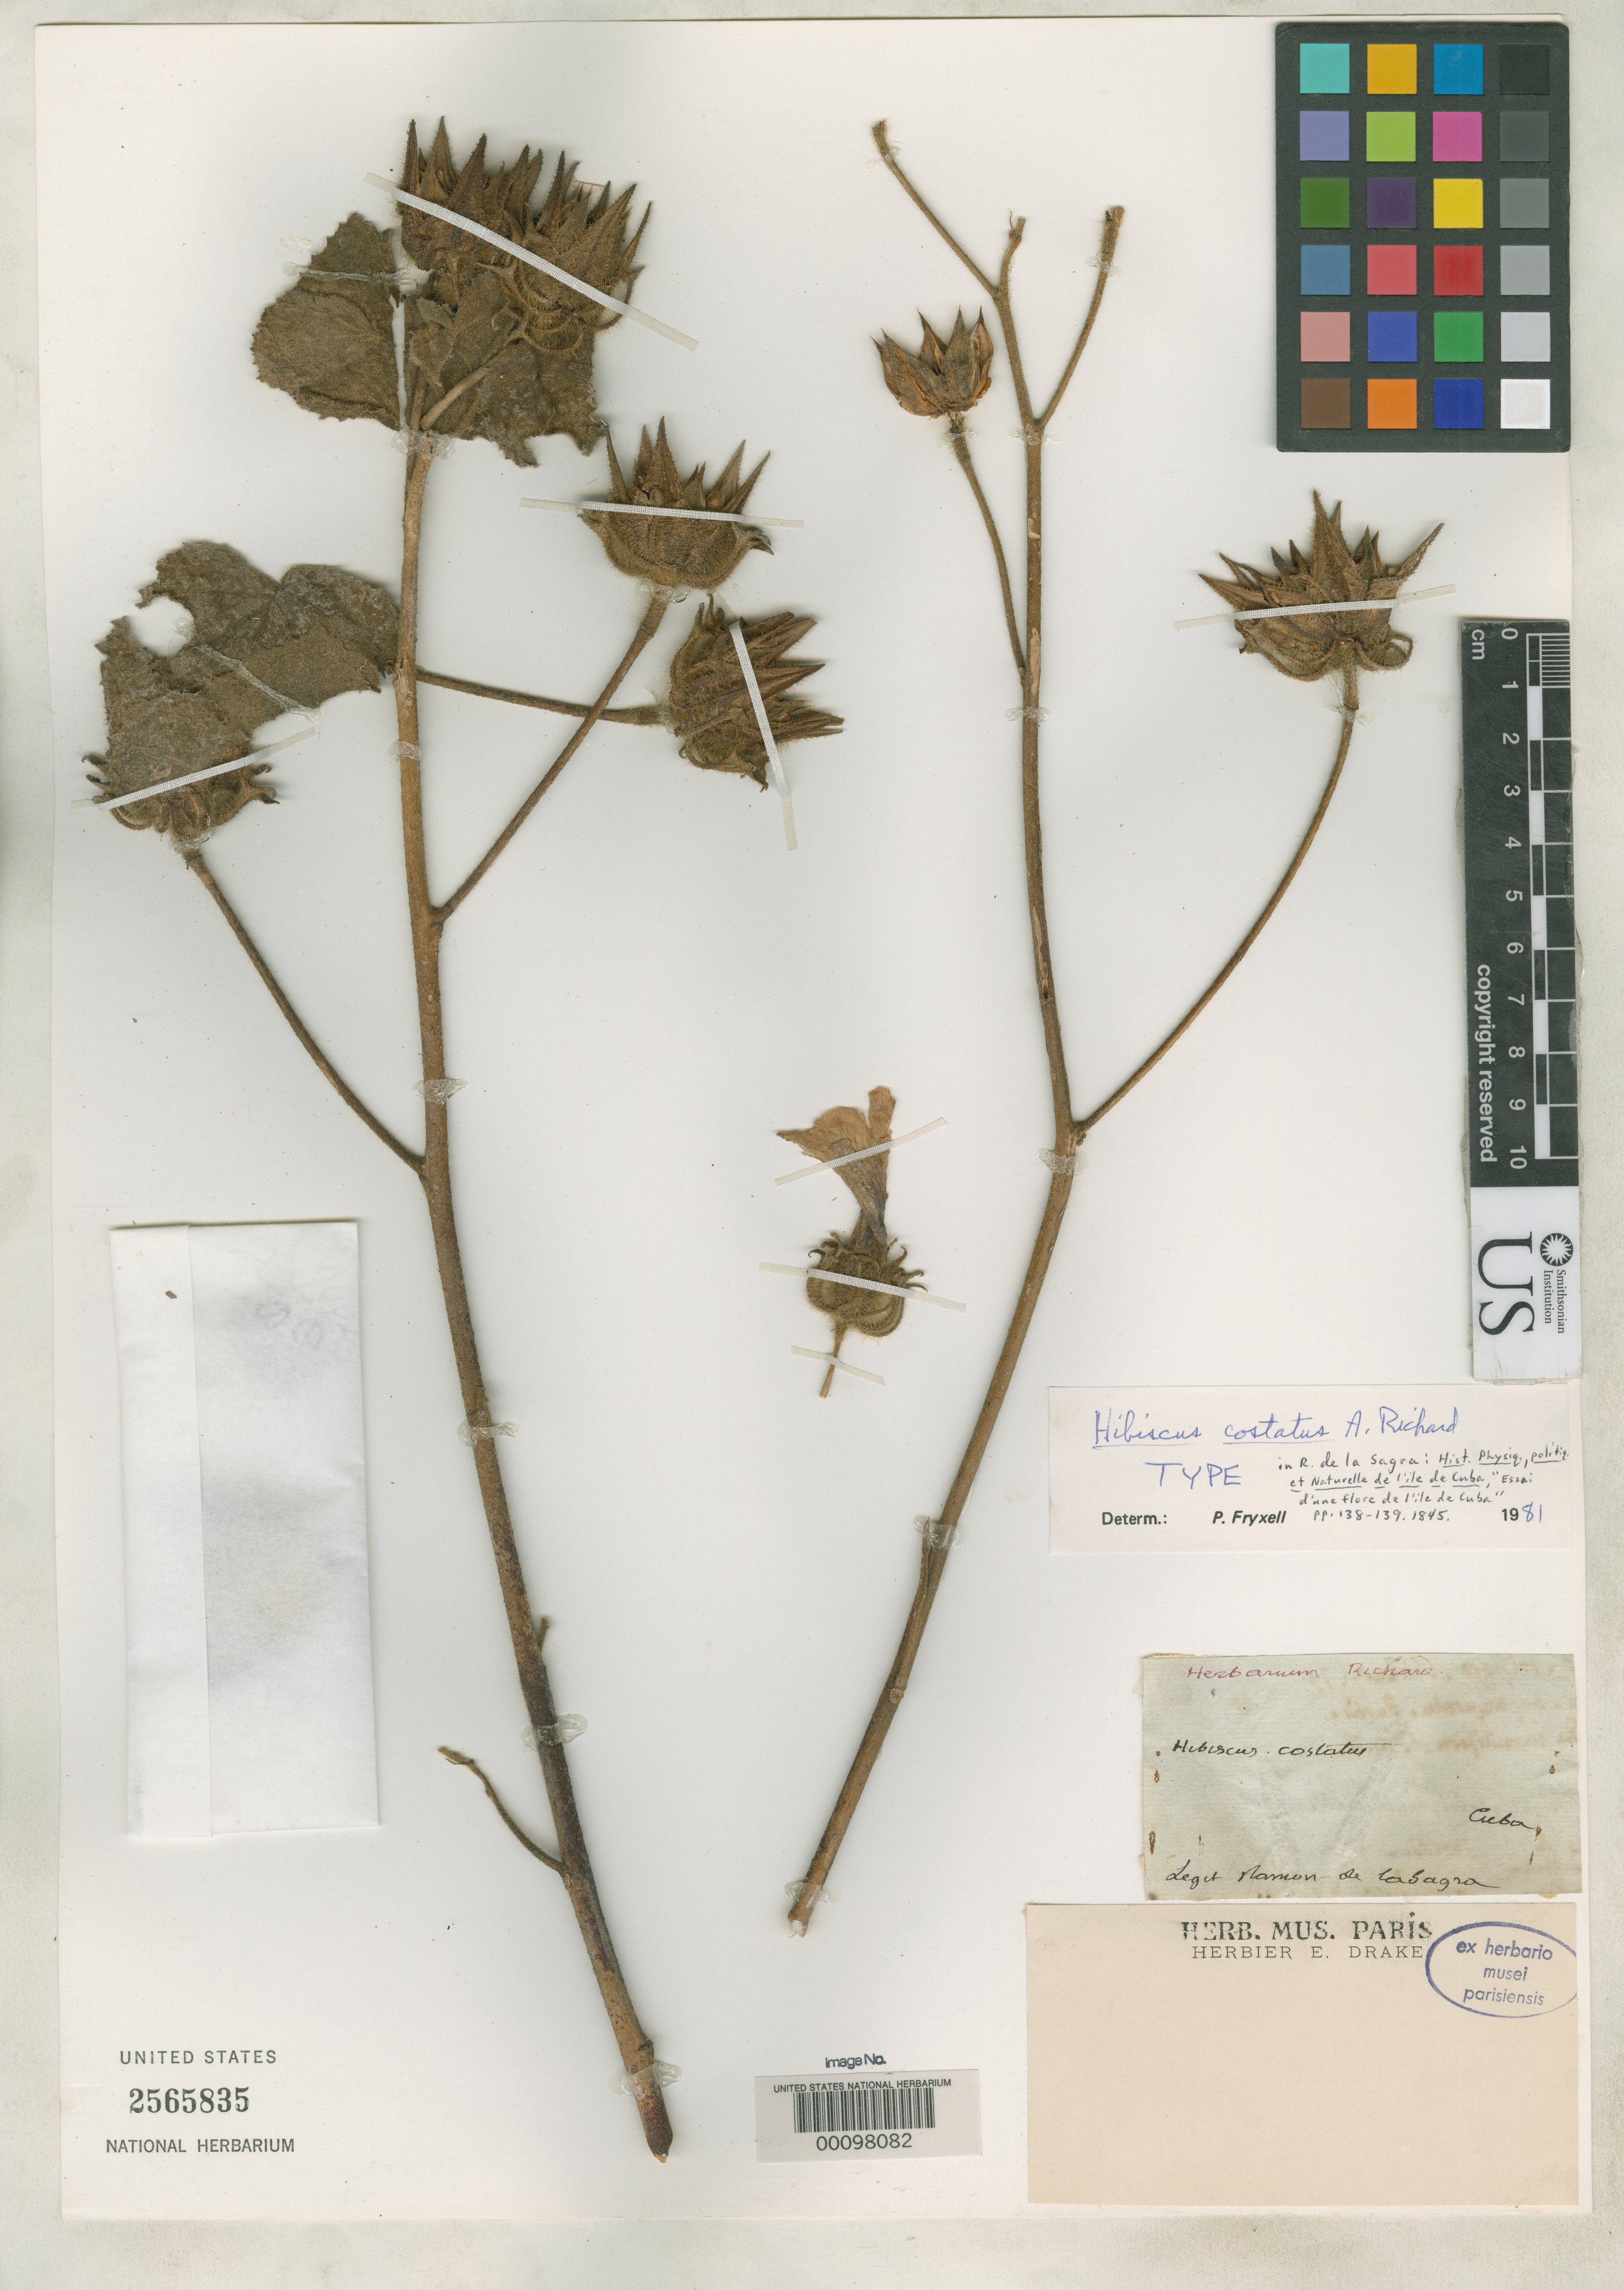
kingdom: Plantae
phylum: Tracheophyta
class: Magnoliopsida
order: Malvales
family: Malvaceae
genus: Hibiscus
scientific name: Hibiscus costatus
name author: A. Rich.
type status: Isotype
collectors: R. de la Sagra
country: Cuba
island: Greater Antilles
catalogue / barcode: US 2565835